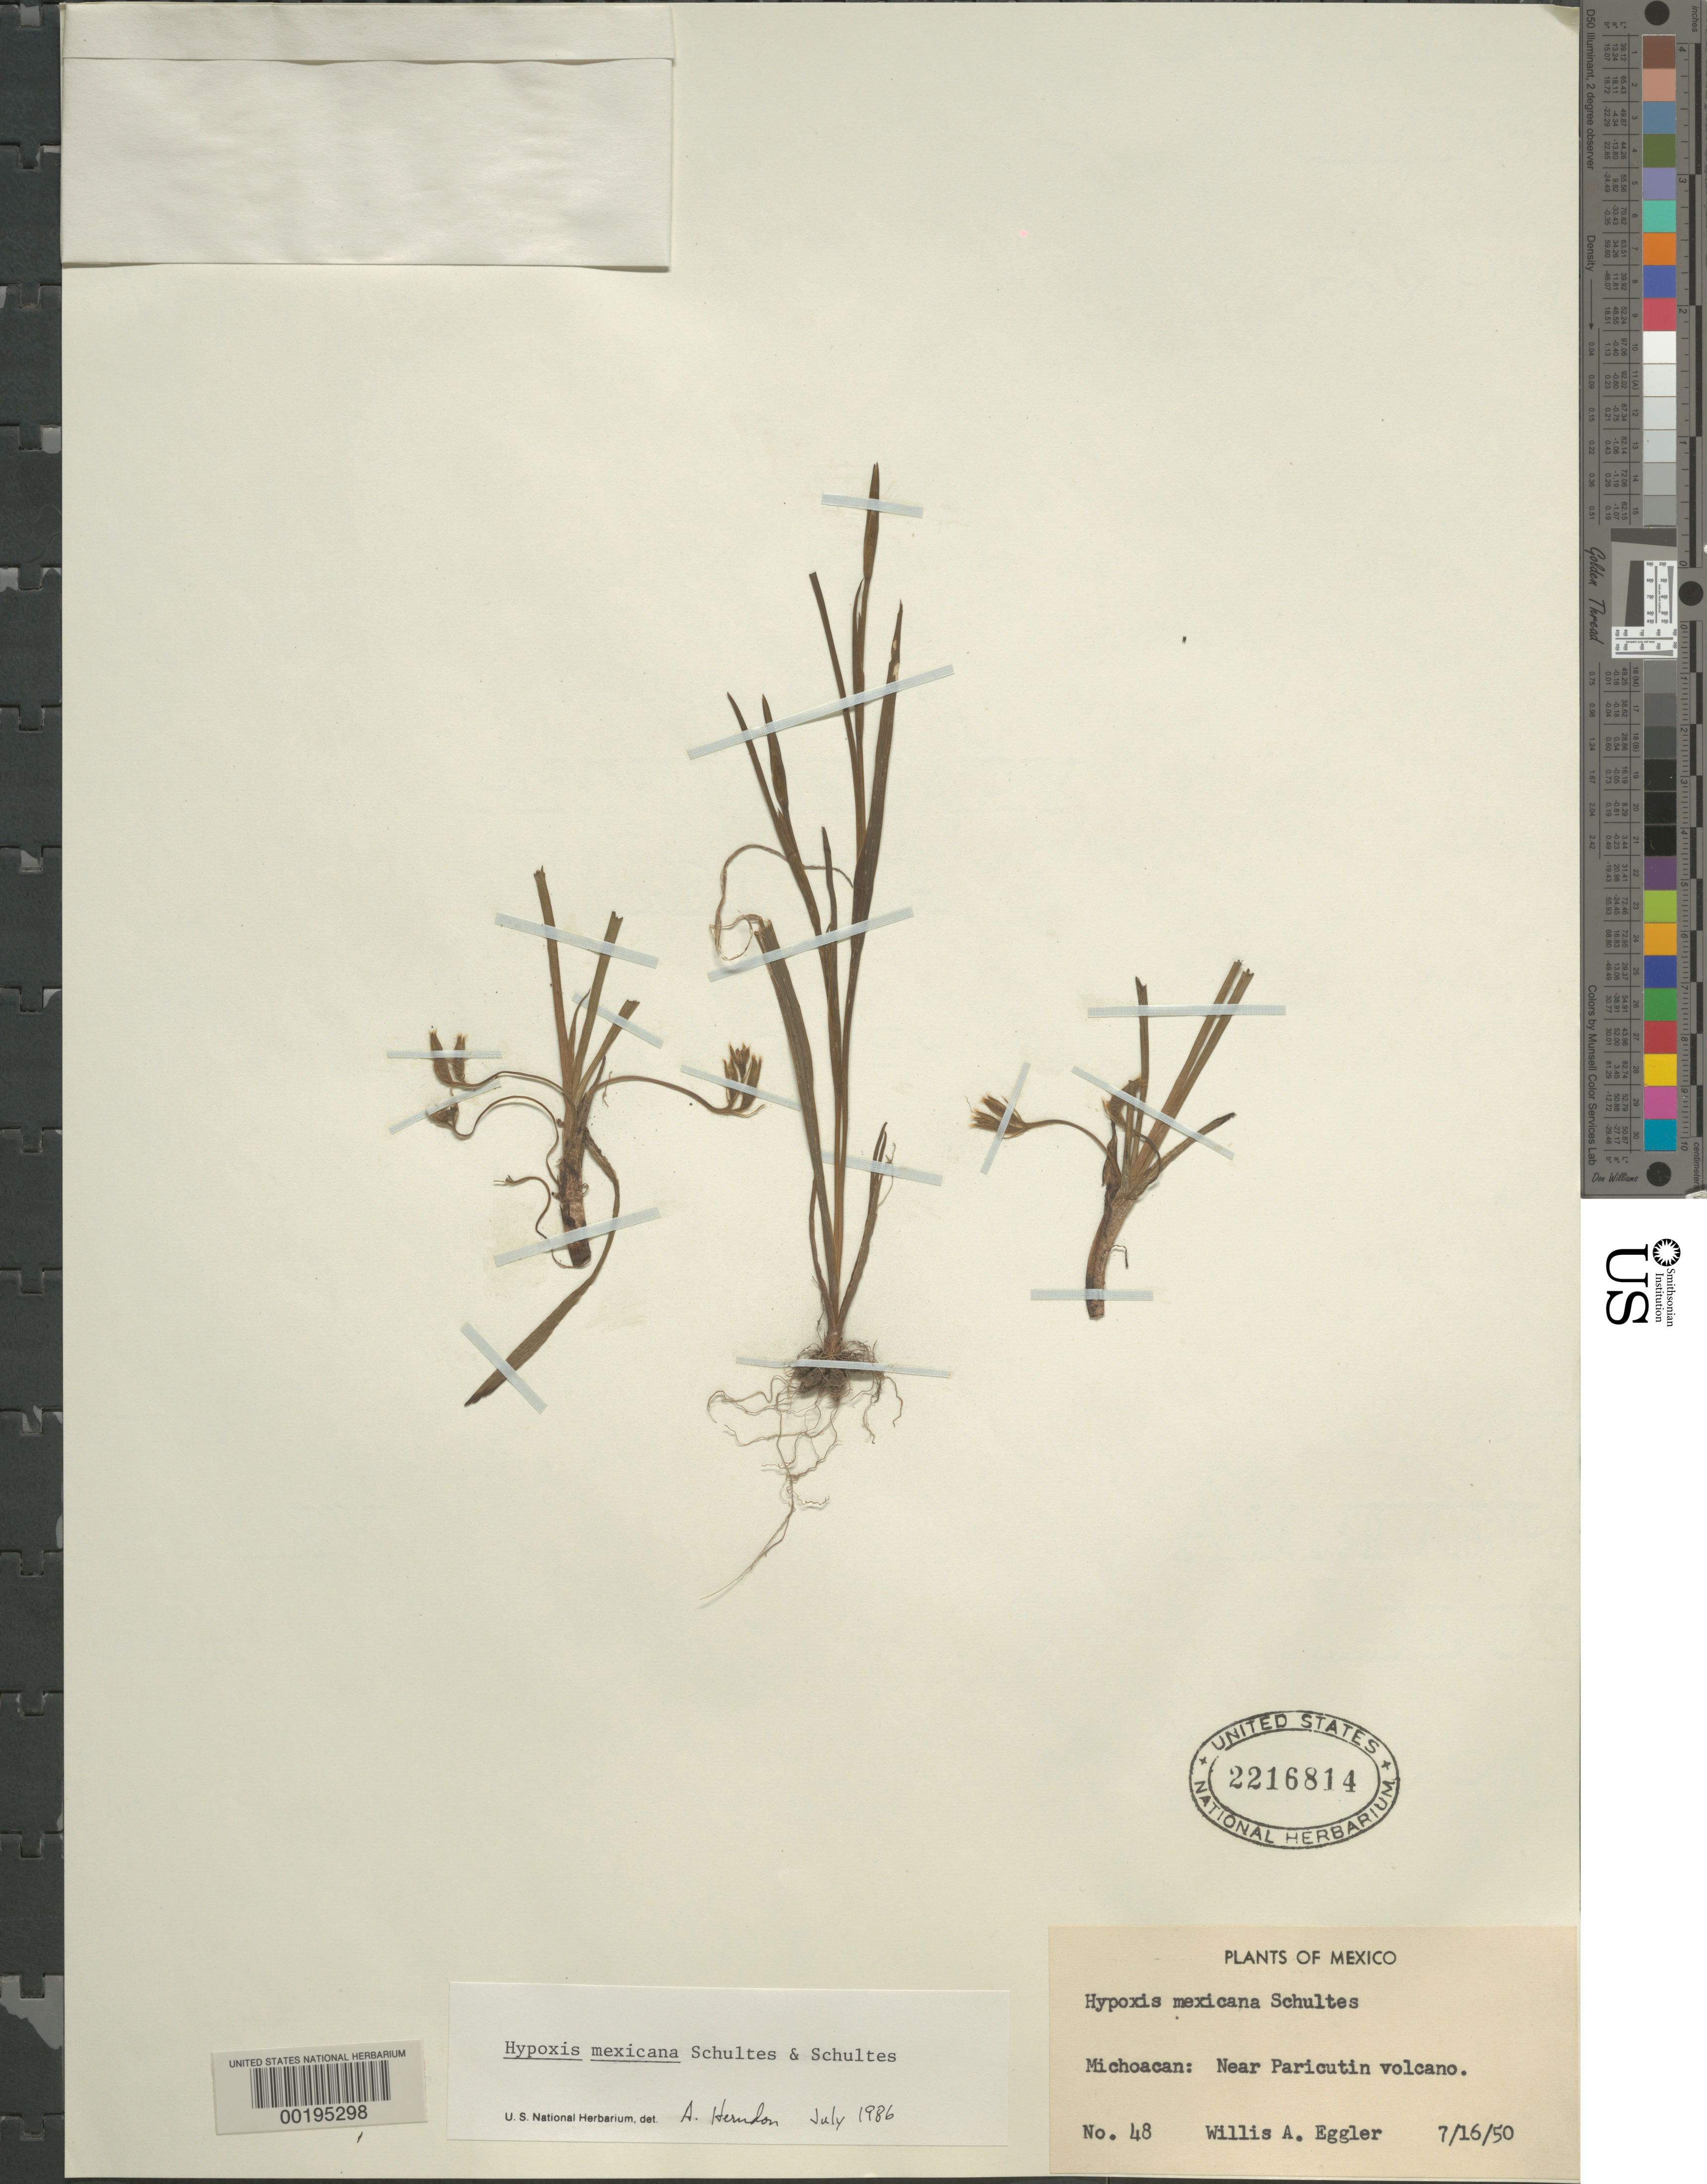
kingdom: Plantae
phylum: Tracheophyta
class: Liliopsida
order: Asparagales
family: Hypoxidaceae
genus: Hypoxis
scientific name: Hypoxis mexicana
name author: Schult. & Schult. f.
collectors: W. A. Eggler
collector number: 48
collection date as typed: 16 Jul 1950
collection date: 1950-07-16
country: Mexico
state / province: Michoacán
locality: Near Paricutin volcano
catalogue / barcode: US 2216814